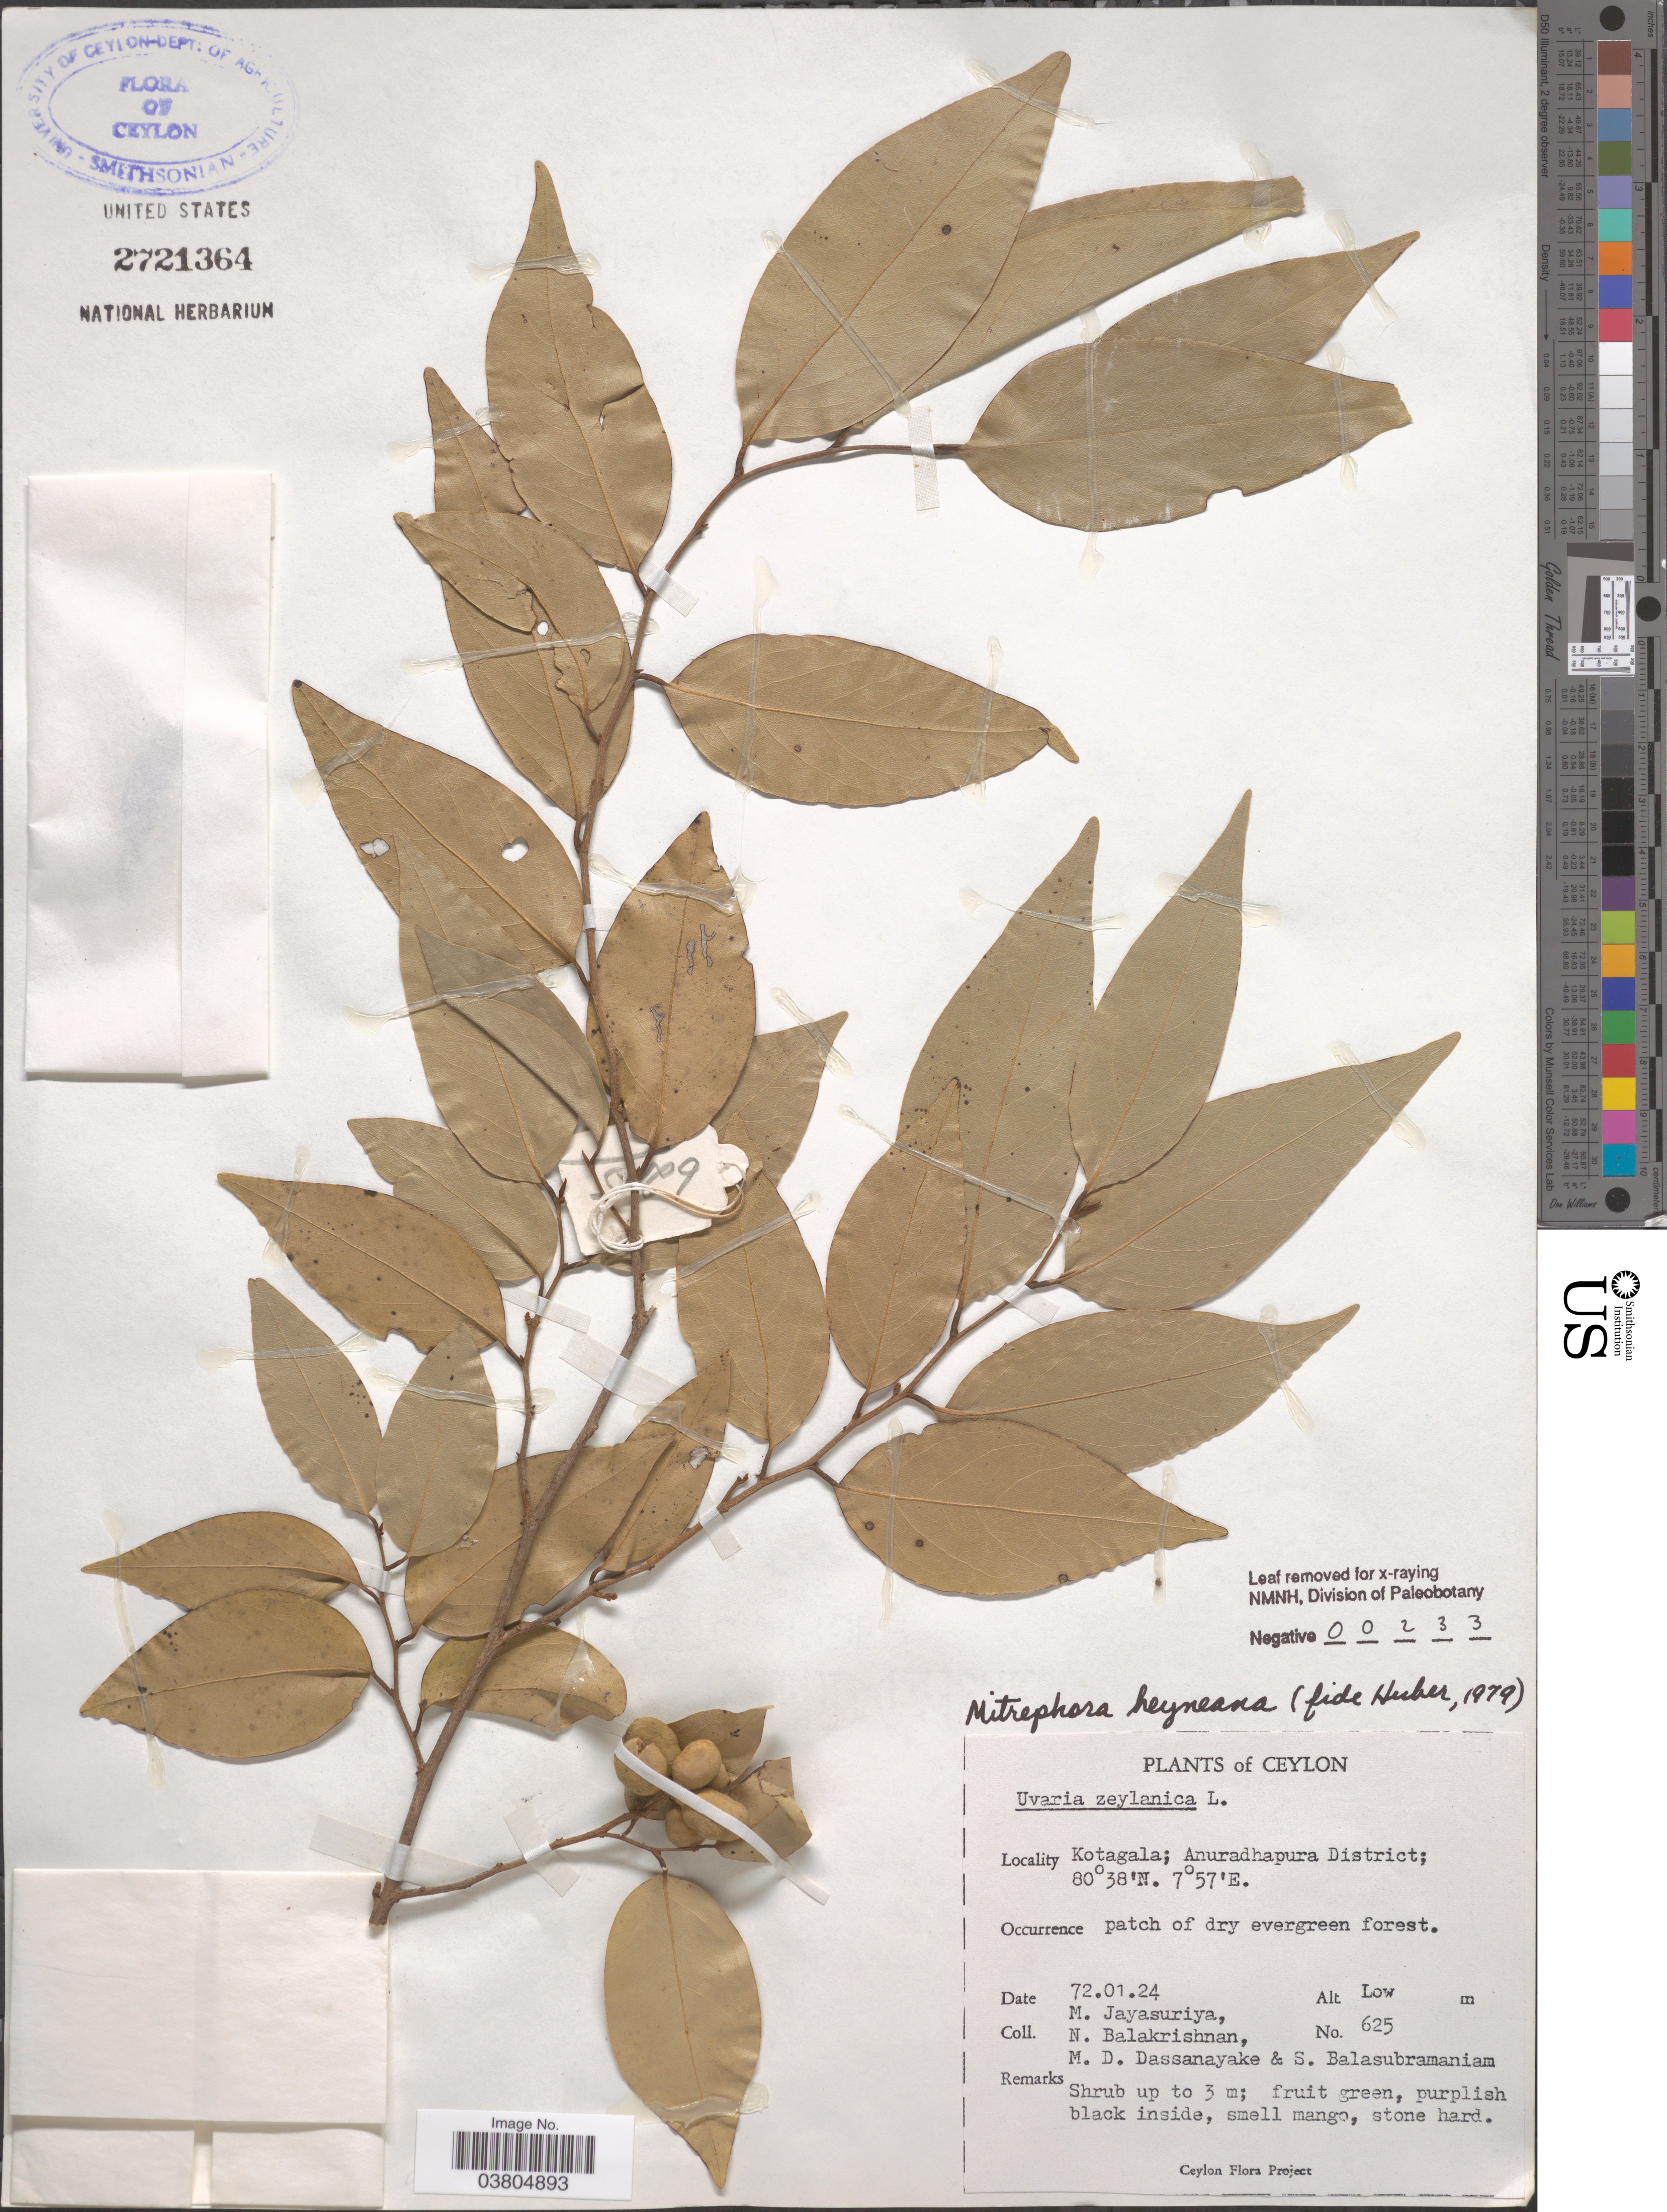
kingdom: Plantae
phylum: Tracheophyta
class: Magnoliopsida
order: Magnoliales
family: Annonaceae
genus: Mitrephora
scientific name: Mitrephora heyneana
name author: (Hook. f. & Thoms.) Thwaites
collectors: M. Jayasuriya, N. Balakrishnan, M. D. Dassanayake & S. Balasubramaniam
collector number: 625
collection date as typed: Transcribed d/m/y: 24/1/72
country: Sri Lanka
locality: Ceylon. Kotagala; Anuradhapura District.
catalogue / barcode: US 2721364